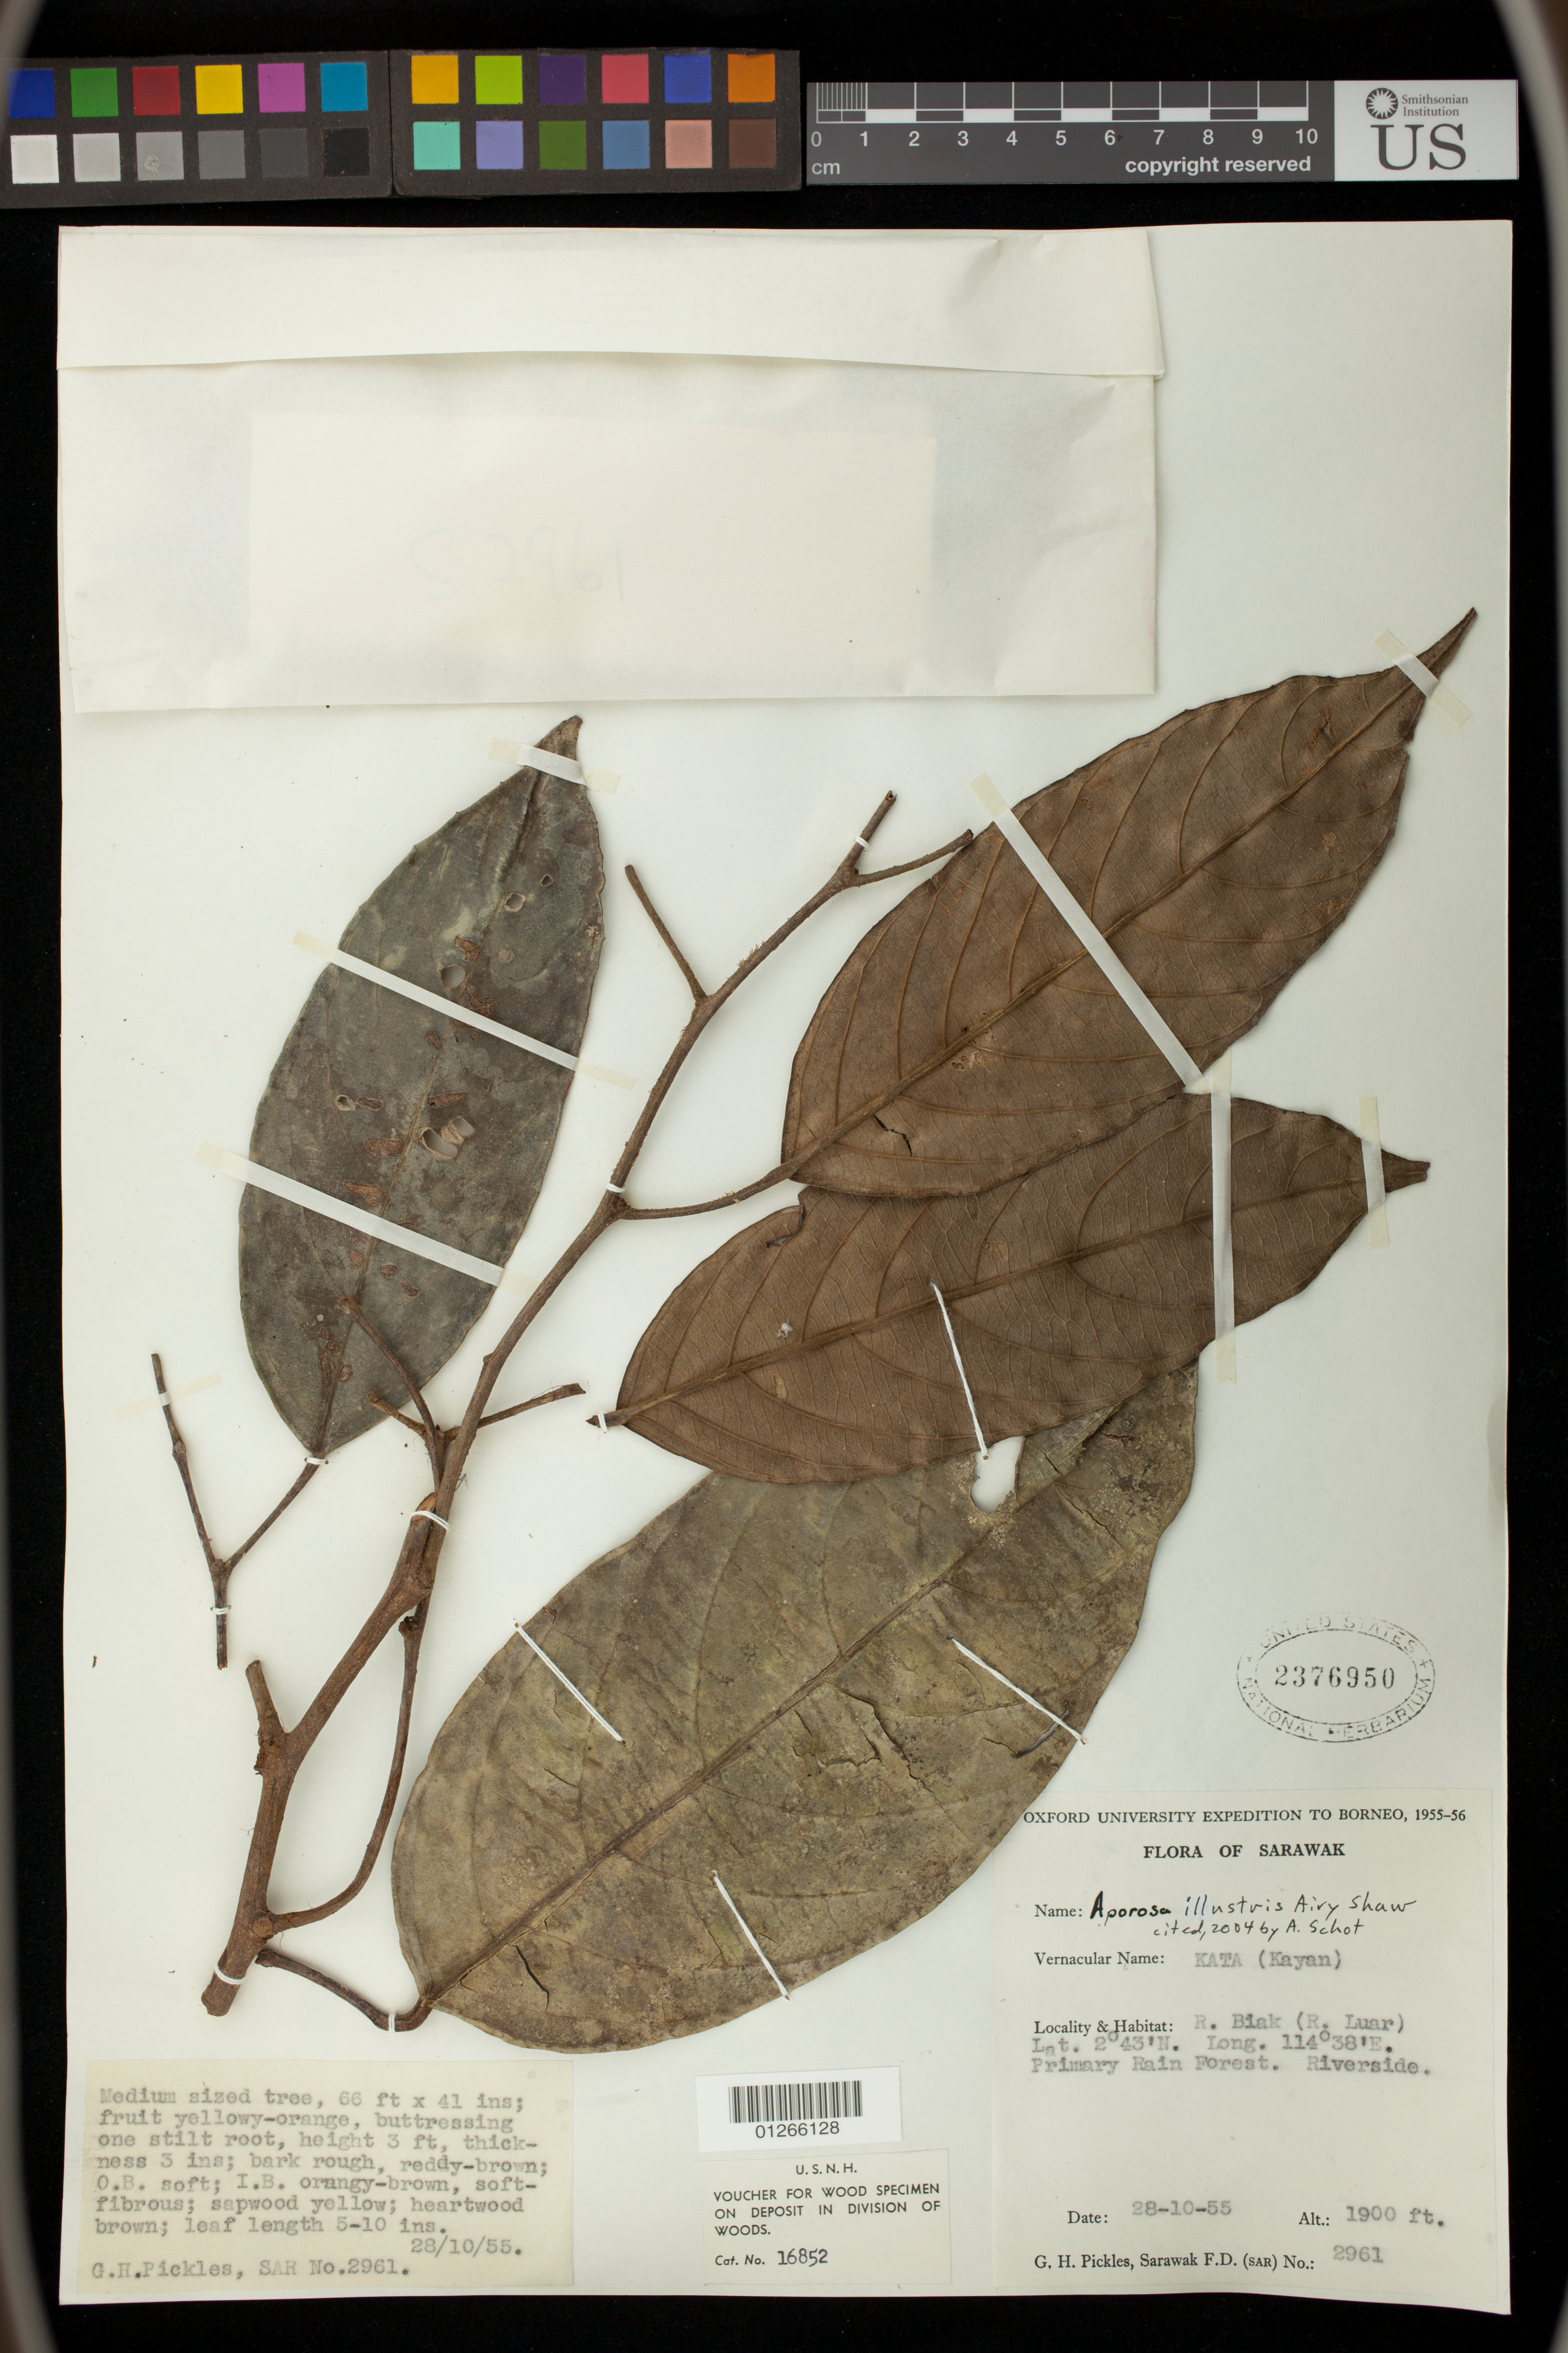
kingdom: Plantae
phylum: Tracheophyta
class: Magnoliopsida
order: Malpighiales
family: Phyllanthaceae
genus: Aporosa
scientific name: Aporosa illustris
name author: Airy Shaw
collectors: G. Pickles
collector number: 2961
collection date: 1955-10-28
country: Malaysia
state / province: Sarawak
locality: R. Biak (R. Luar)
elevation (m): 579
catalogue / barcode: US 2376950